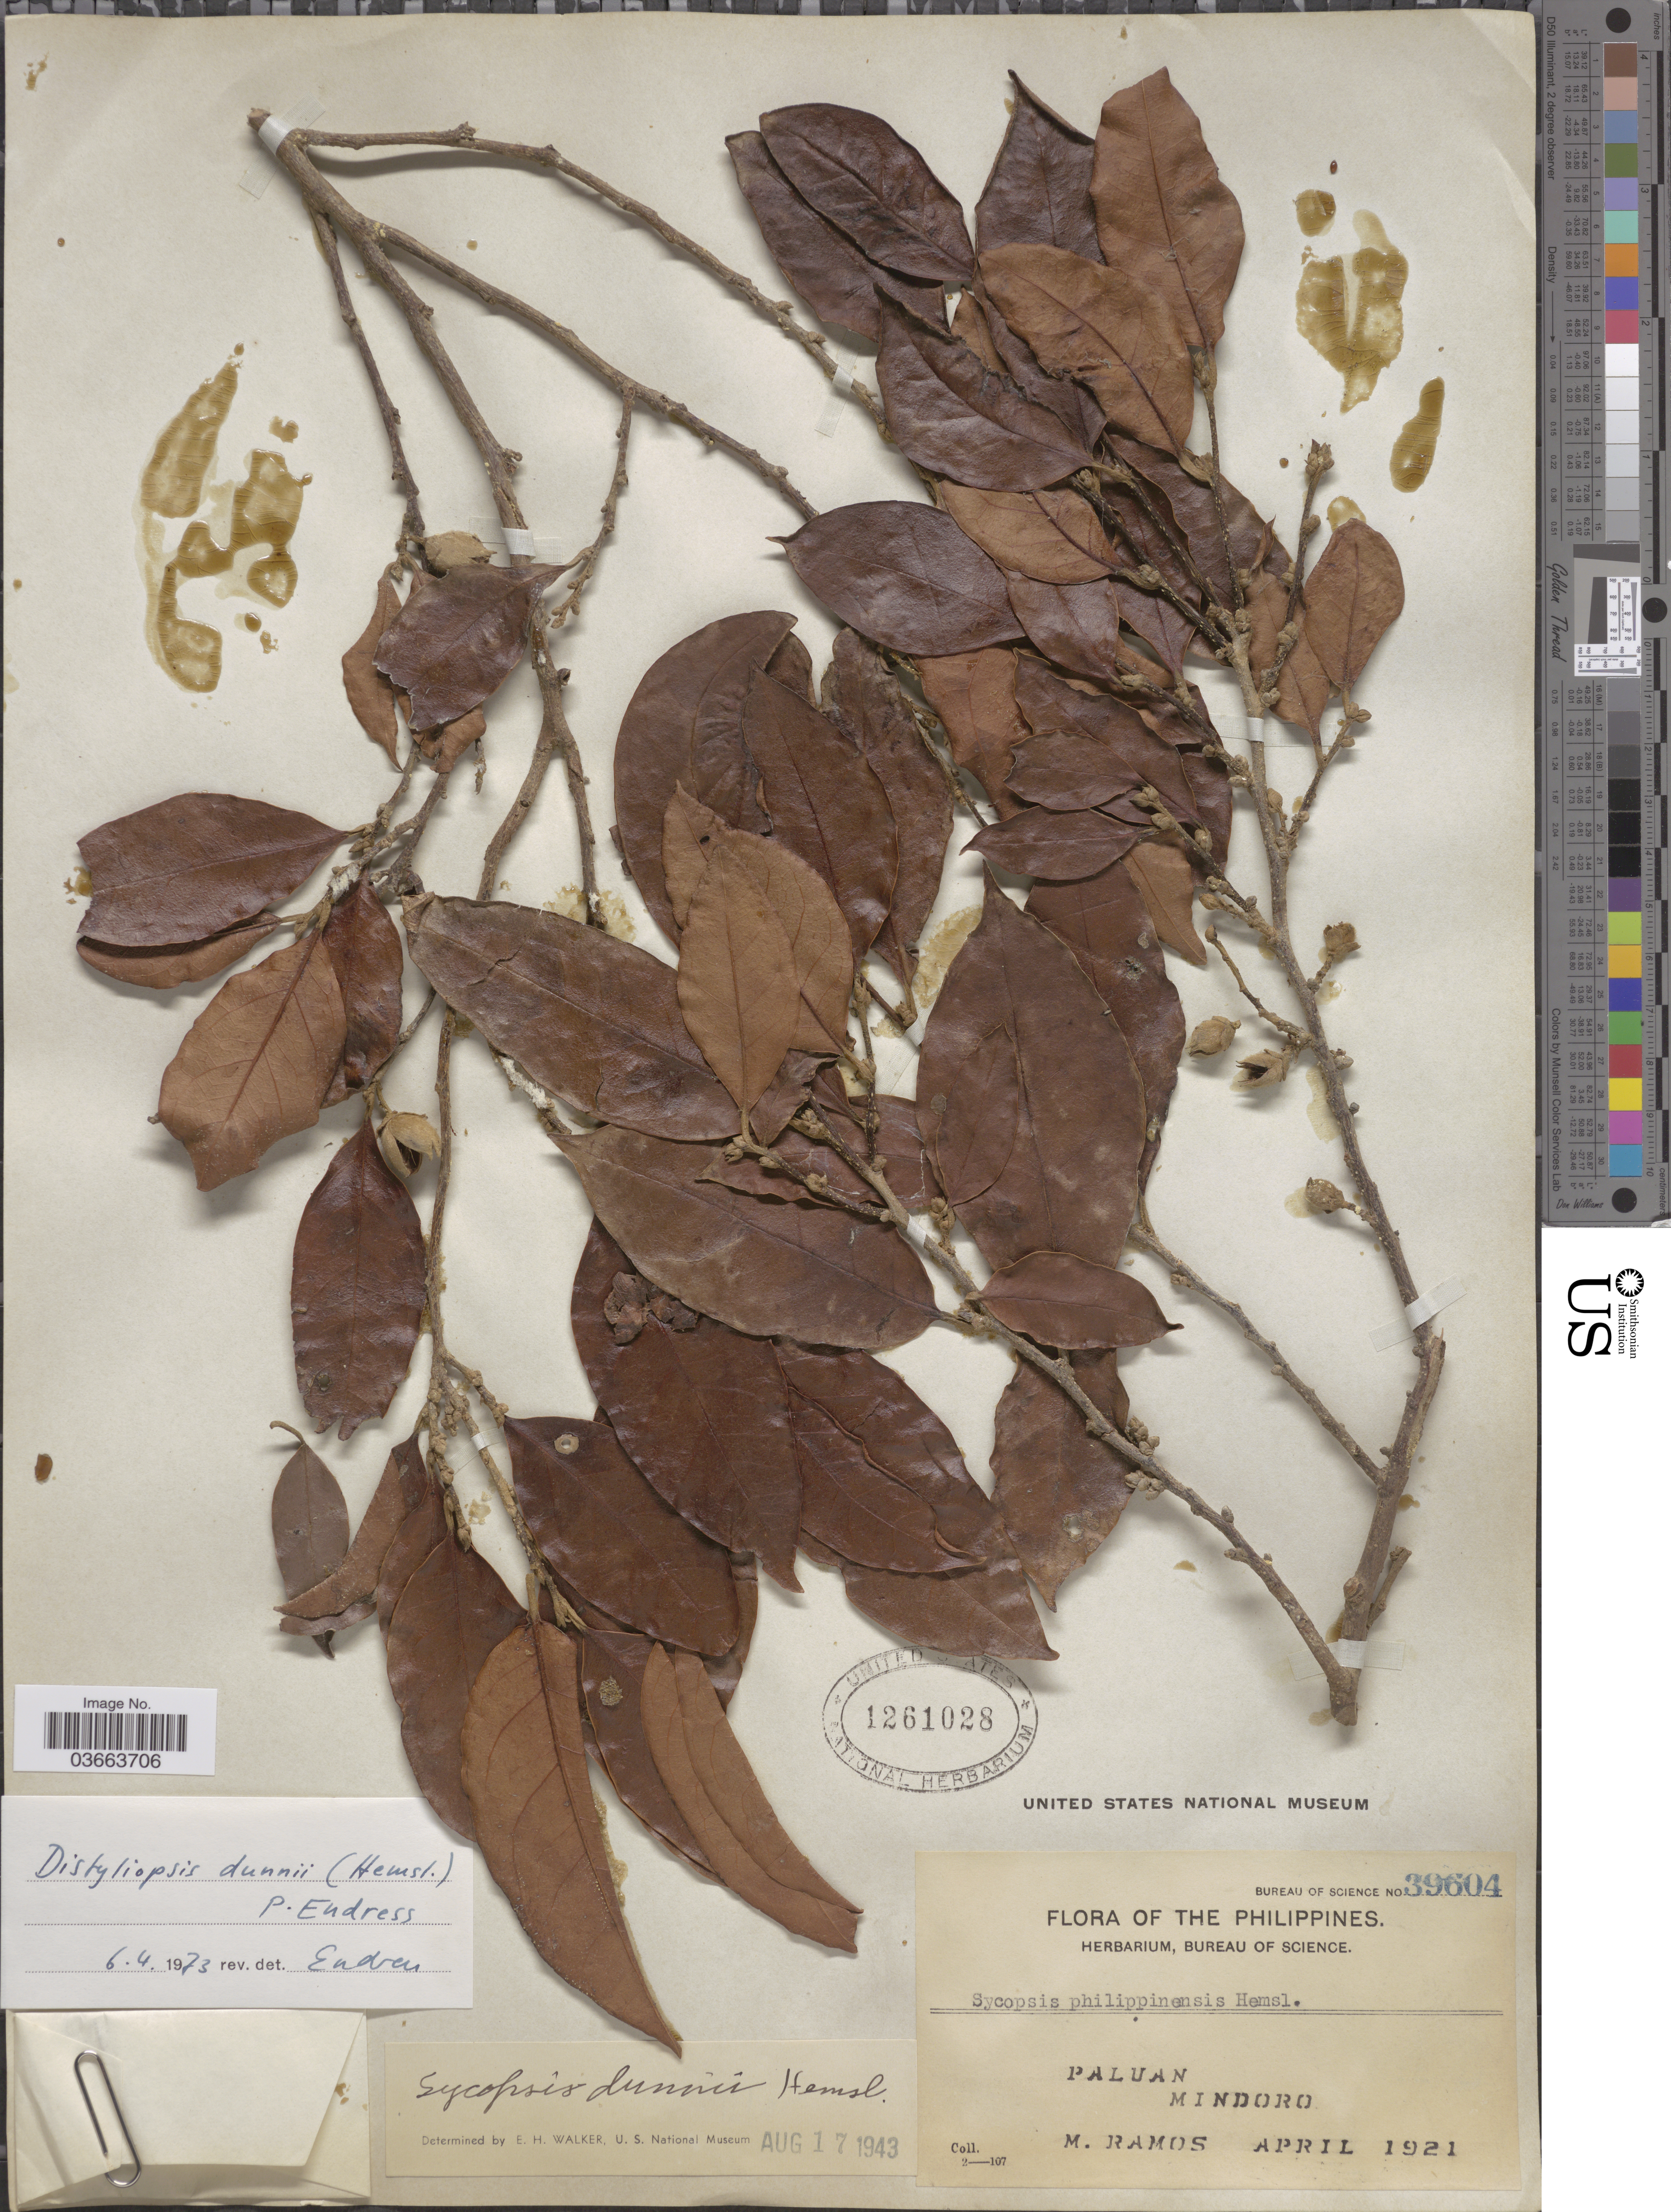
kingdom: Plantae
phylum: Tracheophyta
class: Magnoliopsida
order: Saxifragales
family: Hamamelidaceae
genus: Distyliopsis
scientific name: Distyliopsis dunnii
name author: (Hemsl.) Endress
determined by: Endress, P. K.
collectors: M. Ramos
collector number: Bureau of science 39604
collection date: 1921-04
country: Philippines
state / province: Mimaropa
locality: Paluan, Mindoro.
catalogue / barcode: US 1261028